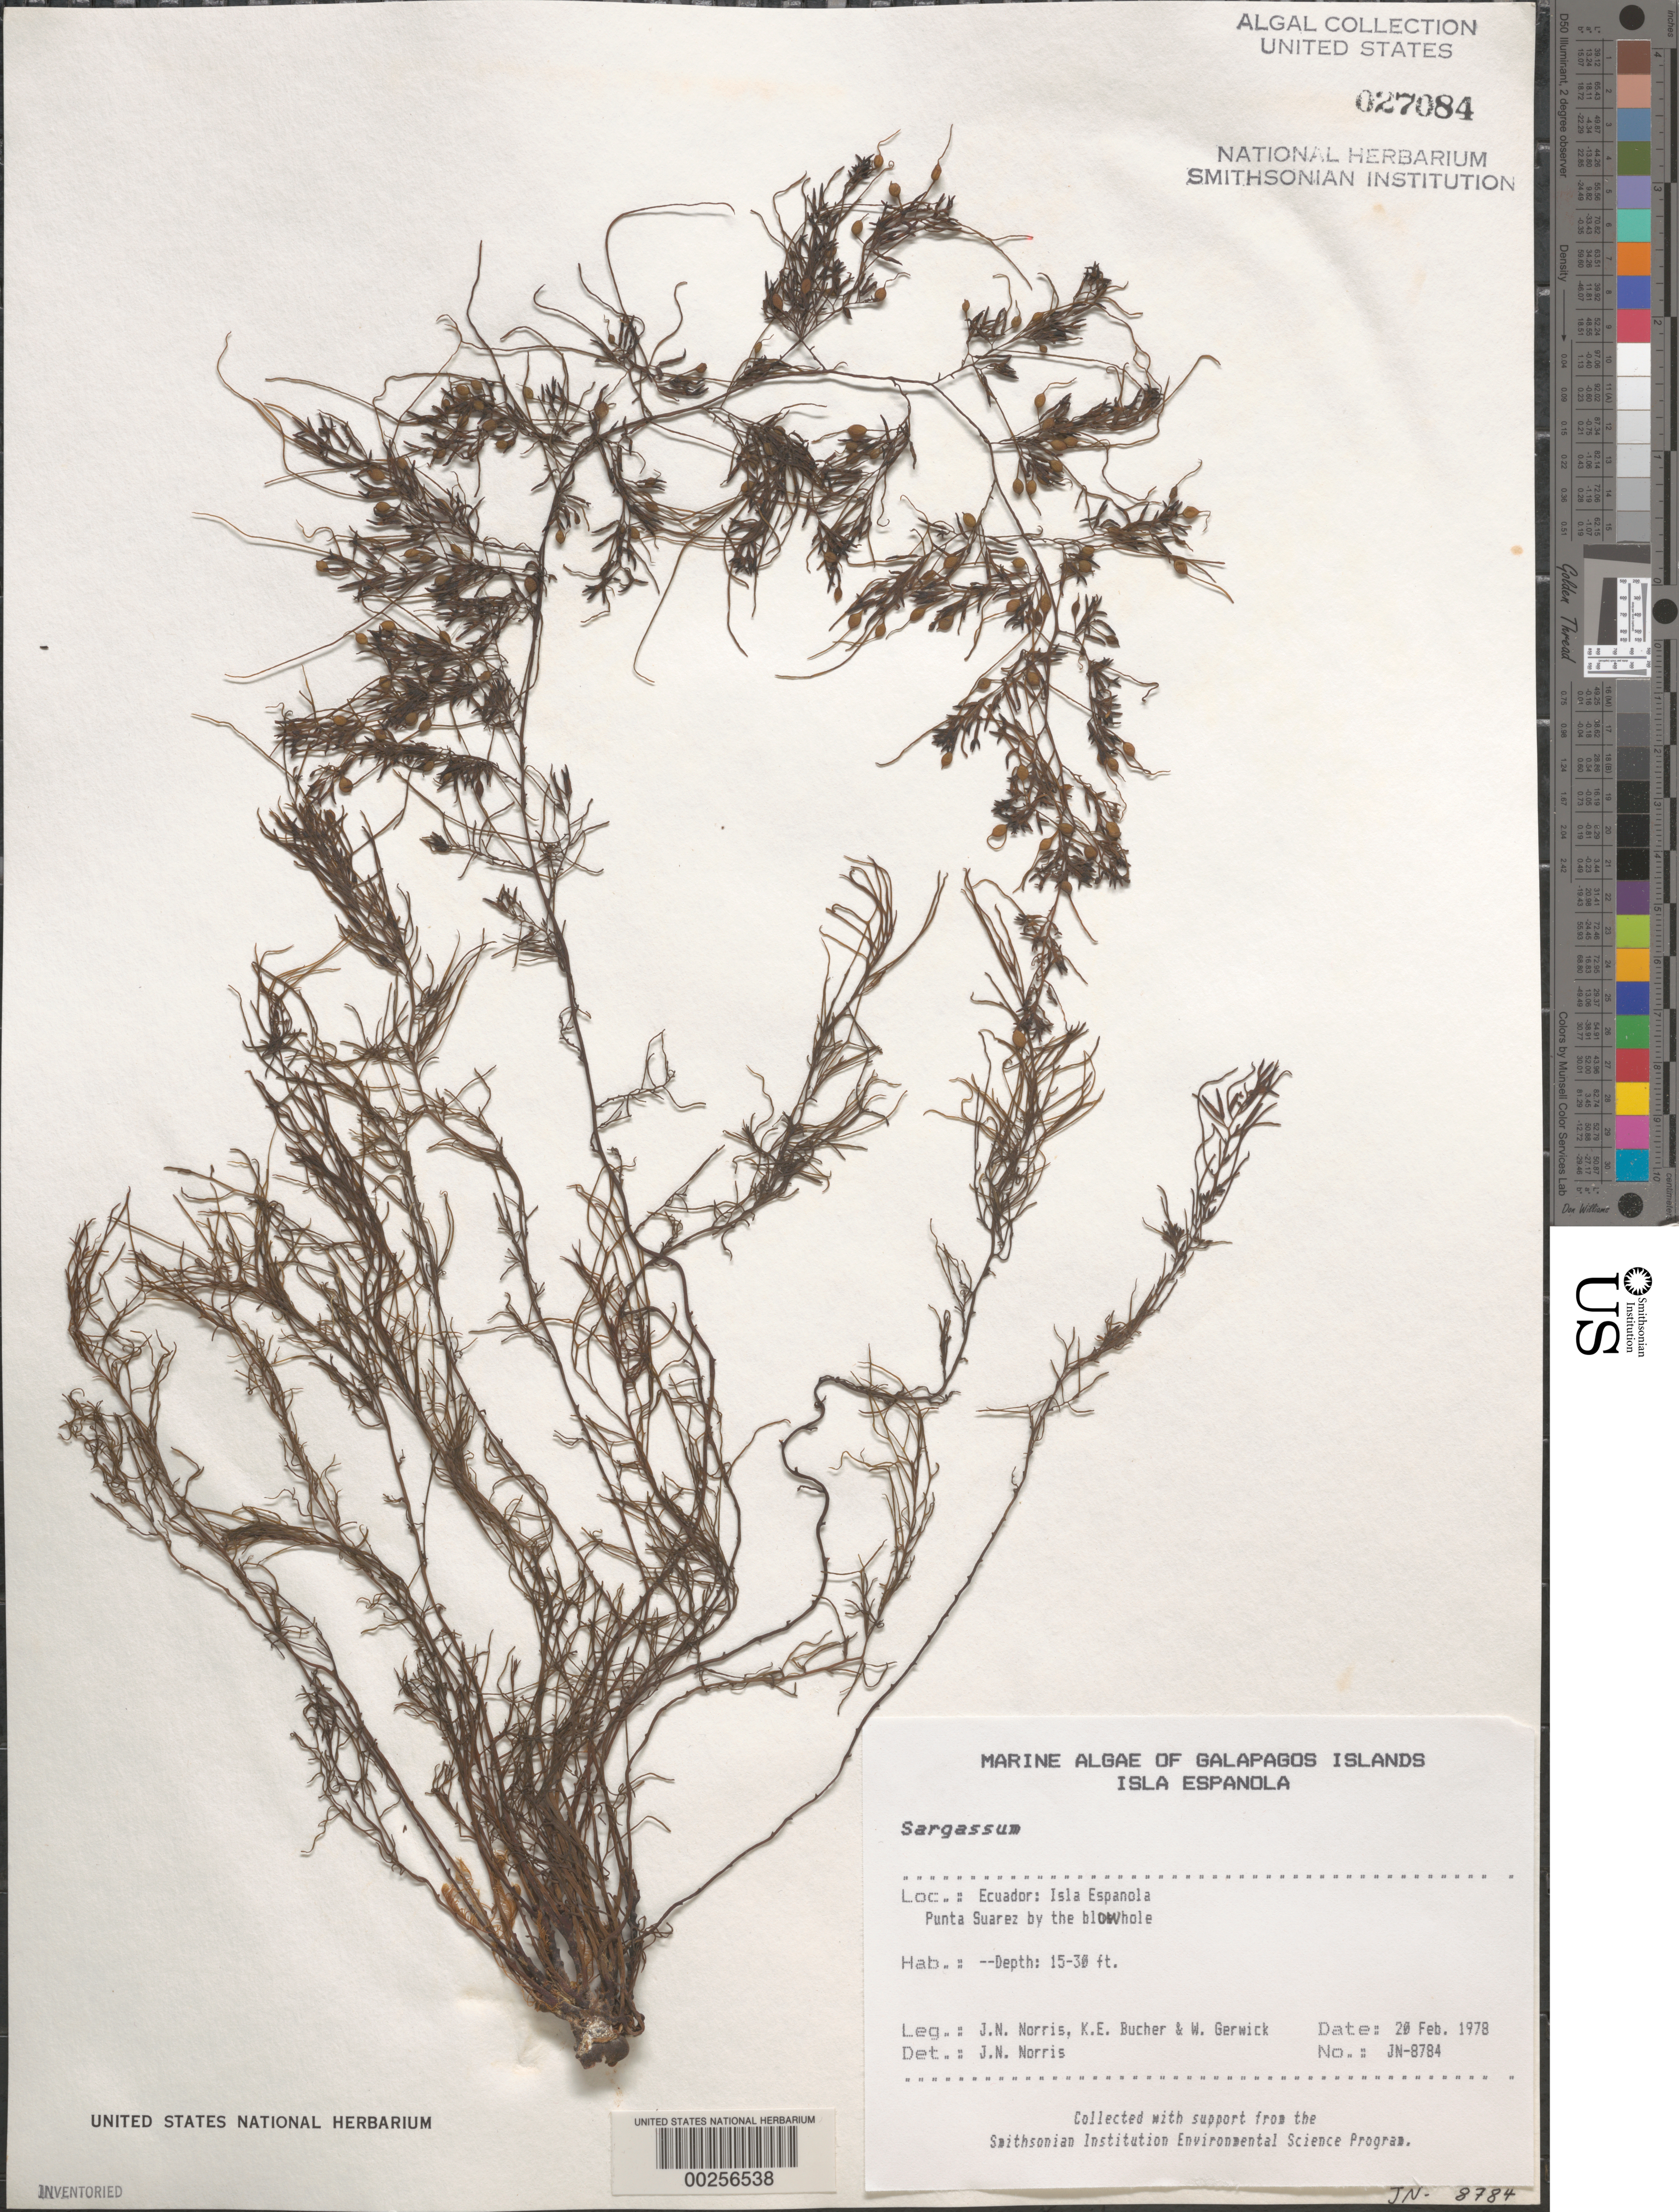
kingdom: Chromista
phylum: Ochrophyta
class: Phaeophyceae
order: Fucales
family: Sargassaceae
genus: Sargassum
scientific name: Sargassum sp.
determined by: Norris, James N.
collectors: J. N. Norris, K. E. Bucher & W. Gerwick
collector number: JN-8784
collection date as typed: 20 Feb 1978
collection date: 1978-02-20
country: Ecuador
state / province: Colón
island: Española [Hood]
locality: Punta Suarez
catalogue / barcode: US 27084